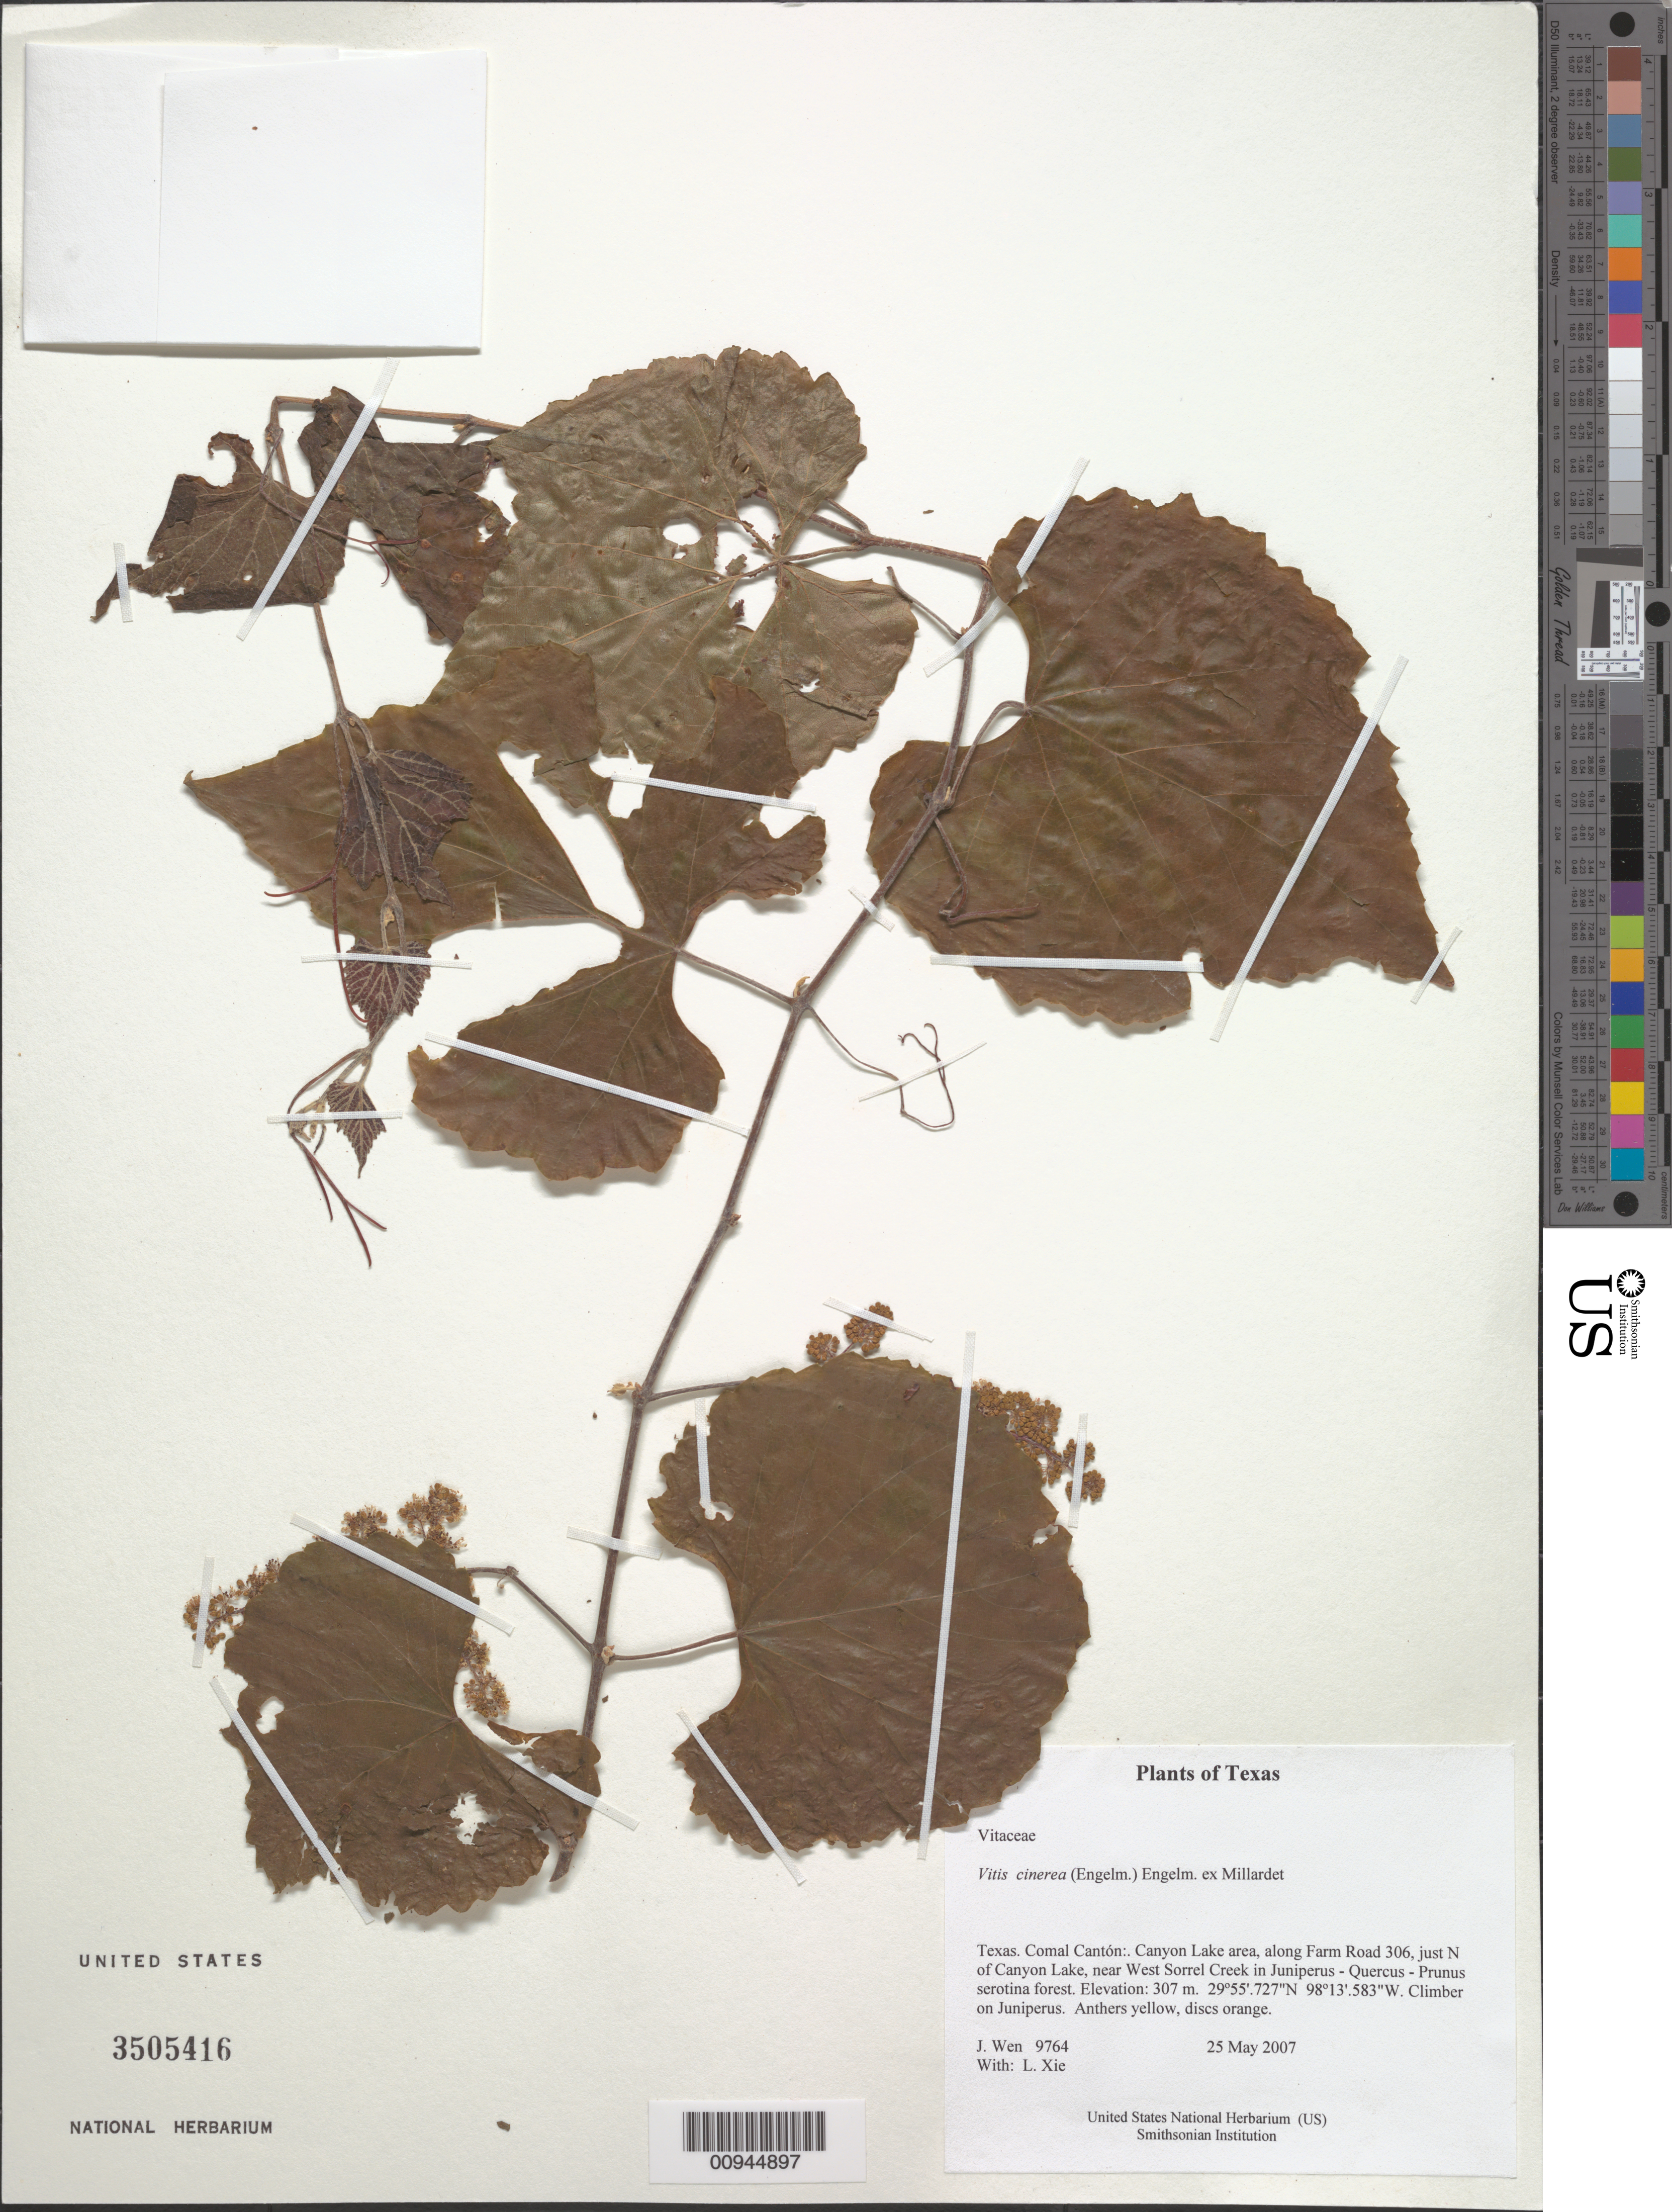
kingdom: Plantae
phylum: Tracheophyta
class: Magnoliopsida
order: Vitales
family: Vitaceae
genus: Vitis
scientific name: Vitis cinerea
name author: (Engelm.) Millardet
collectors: J. Wen & L. Xie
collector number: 9764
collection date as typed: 25 May 2007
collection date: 2007-05-25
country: United States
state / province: Texas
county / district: Comal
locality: Canyon Lake area, along Farm Road 306, just N of Canyon Lake, near West Sorrel Creek in Juniperus - Quercus - Prunus serotina forest.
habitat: On Juniperus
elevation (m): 307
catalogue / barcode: US 3505416